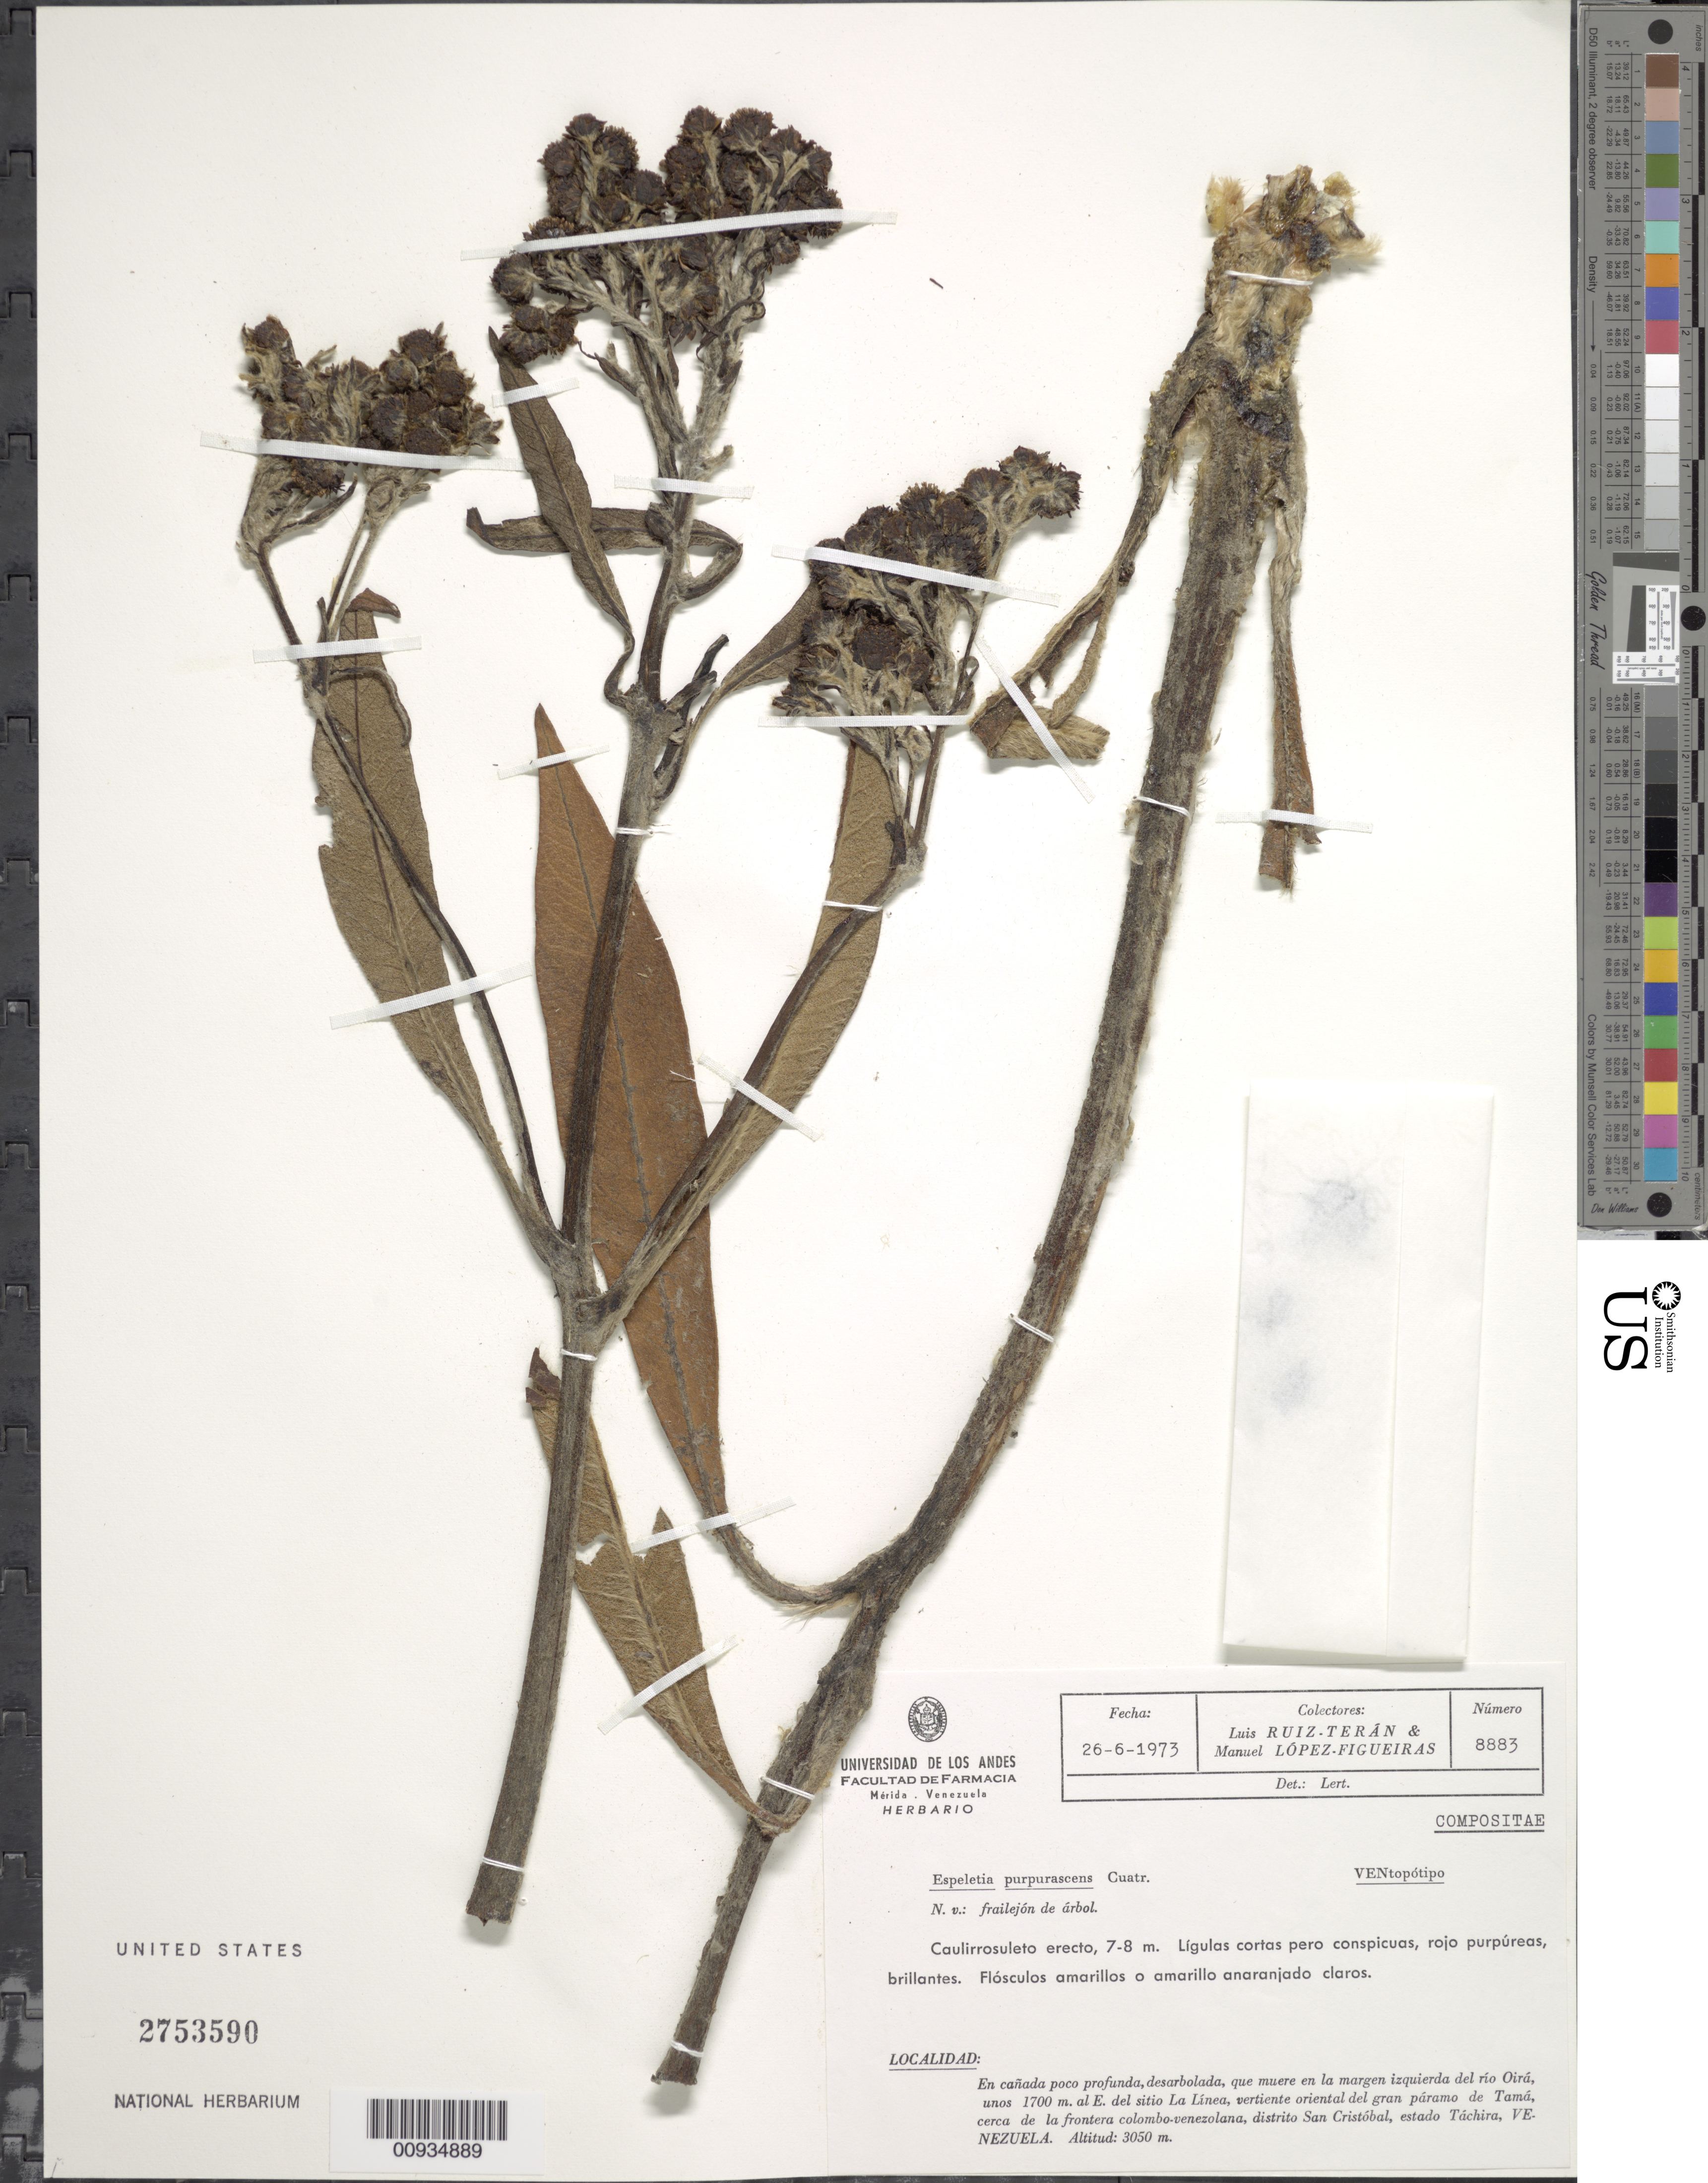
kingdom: Plantae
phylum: Tracheophyta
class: Magnoliopsida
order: Asterales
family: Asteraceae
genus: Espeletiopsis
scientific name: Espeletiopsis purpurascens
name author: (Cuatrec.) Cuatrec.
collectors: L. Teran & M. López Figueiras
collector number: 8883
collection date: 1973-06-26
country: Venezuela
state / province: Tachira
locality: En canada poco profunda, desarbolada, que muere en la margen izquierda del rio Oira, unos 1700 m al E del sitio La Linea, vertiente oriental del gran paramo de Tama, cerca de la frontera colombo-venezolana, Distrito San Cristobal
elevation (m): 3050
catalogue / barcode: US 2753590